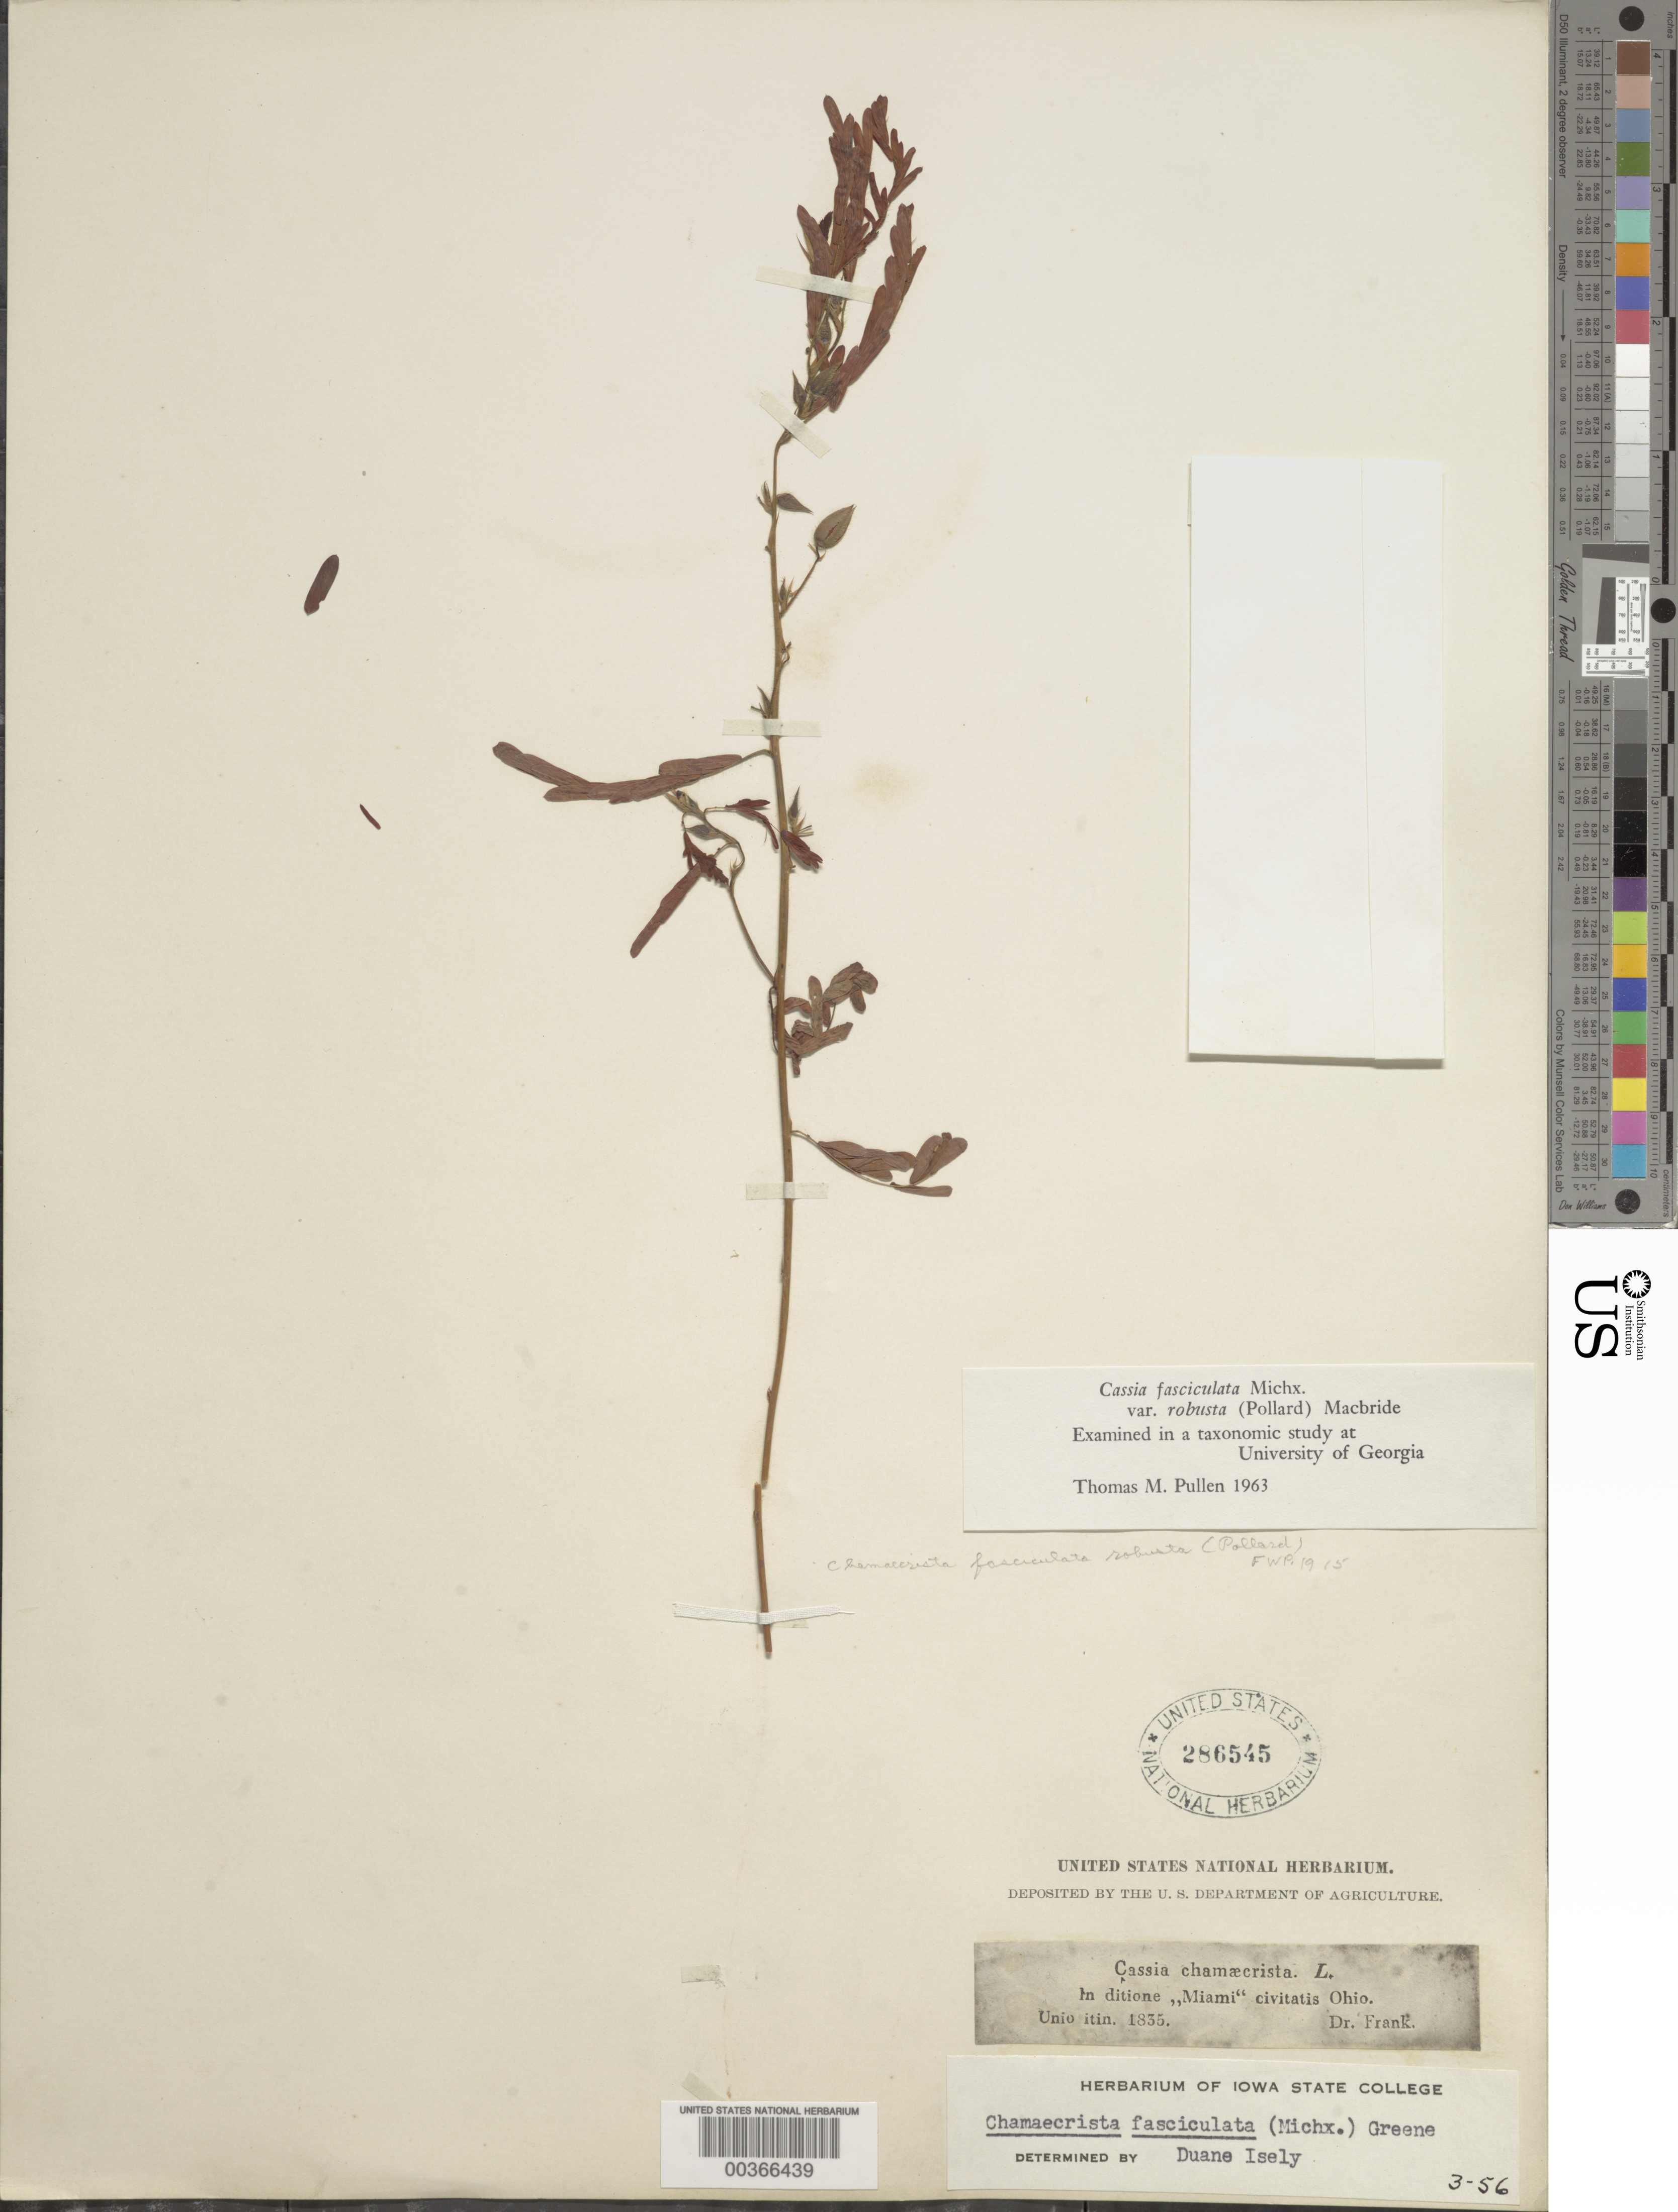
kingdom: Plantae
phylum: Tracheophyta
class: Magnoliopsida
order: Fabales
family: Fabaceae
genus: Chamaecrista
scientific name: Chamaecrista fasciculata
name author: (Michx.) Greene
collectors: -. Frank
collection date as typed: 1835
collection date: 1835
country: United States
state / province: Ohio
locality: "miami"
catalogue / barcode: US 286545